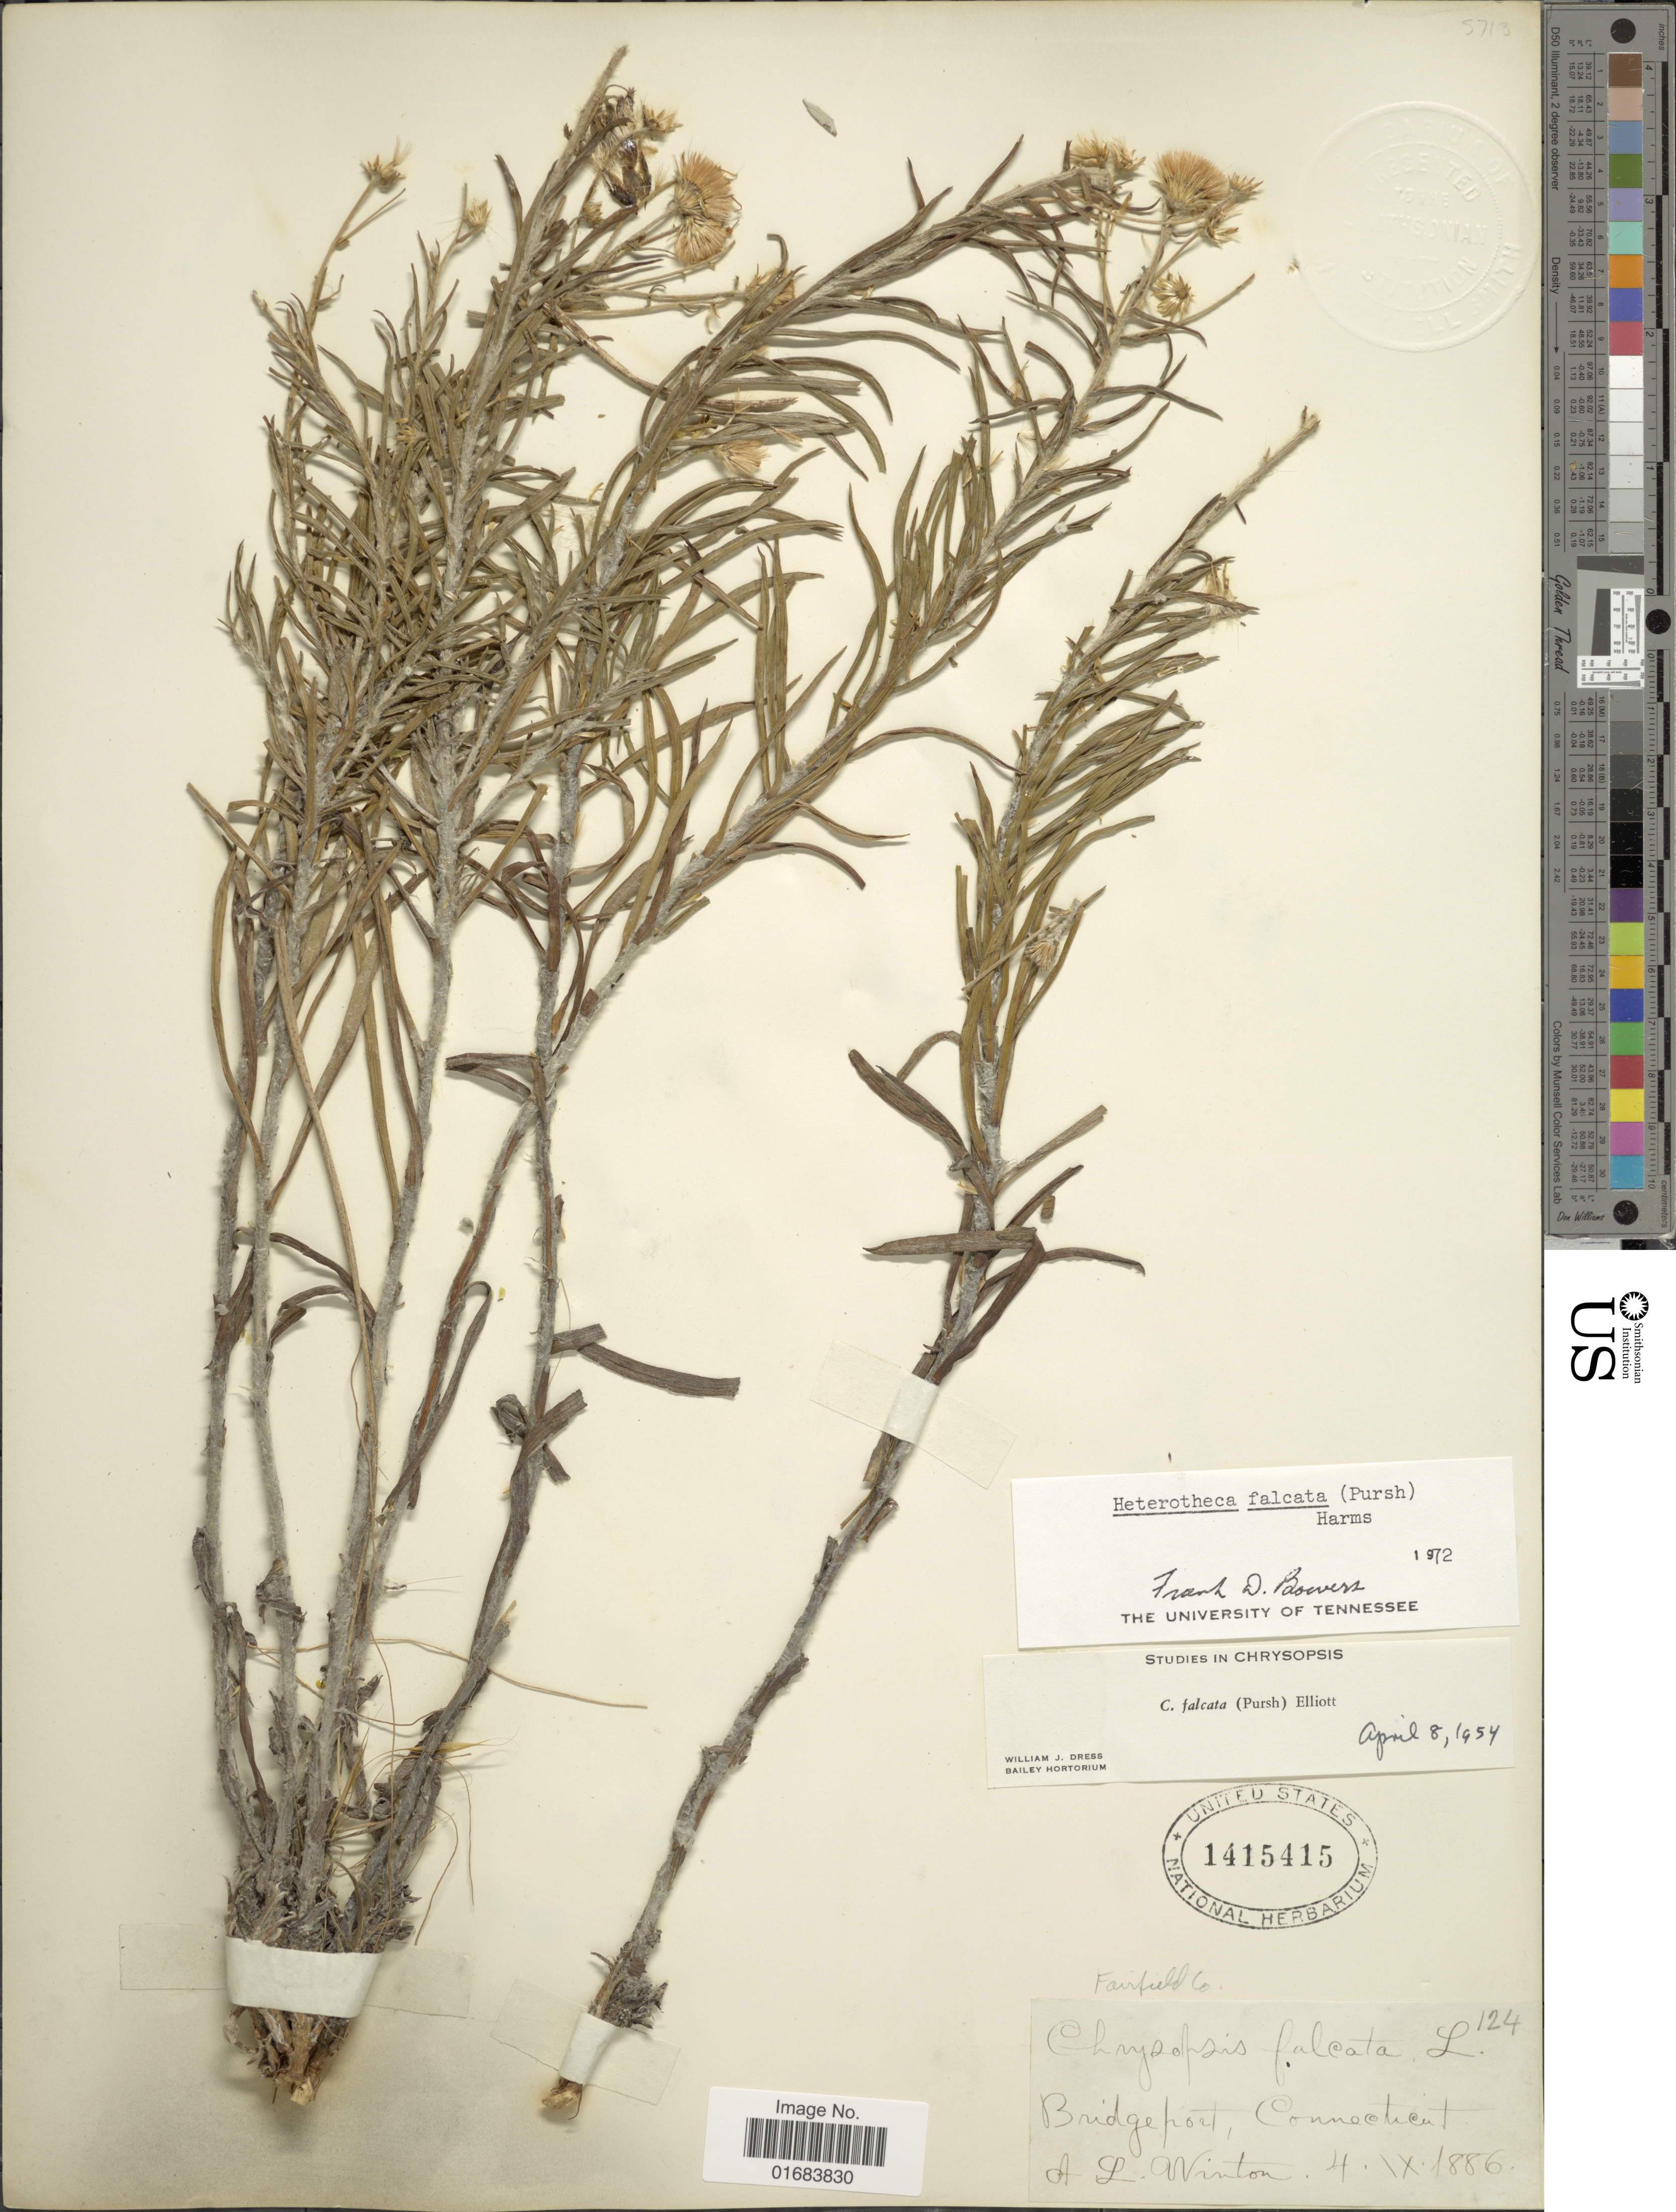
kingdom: Plantae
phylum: Tracheophyta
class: Magnoliopsida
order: Asterales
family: Asteraceae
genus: Pityopsis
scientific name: Pityopsis falcata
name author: (Pursh) Nutt.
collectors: A. Winton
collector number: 124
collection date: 1886-09-04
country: United States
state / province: Connecticut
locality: Bridgefort.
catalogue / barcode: US 1415415